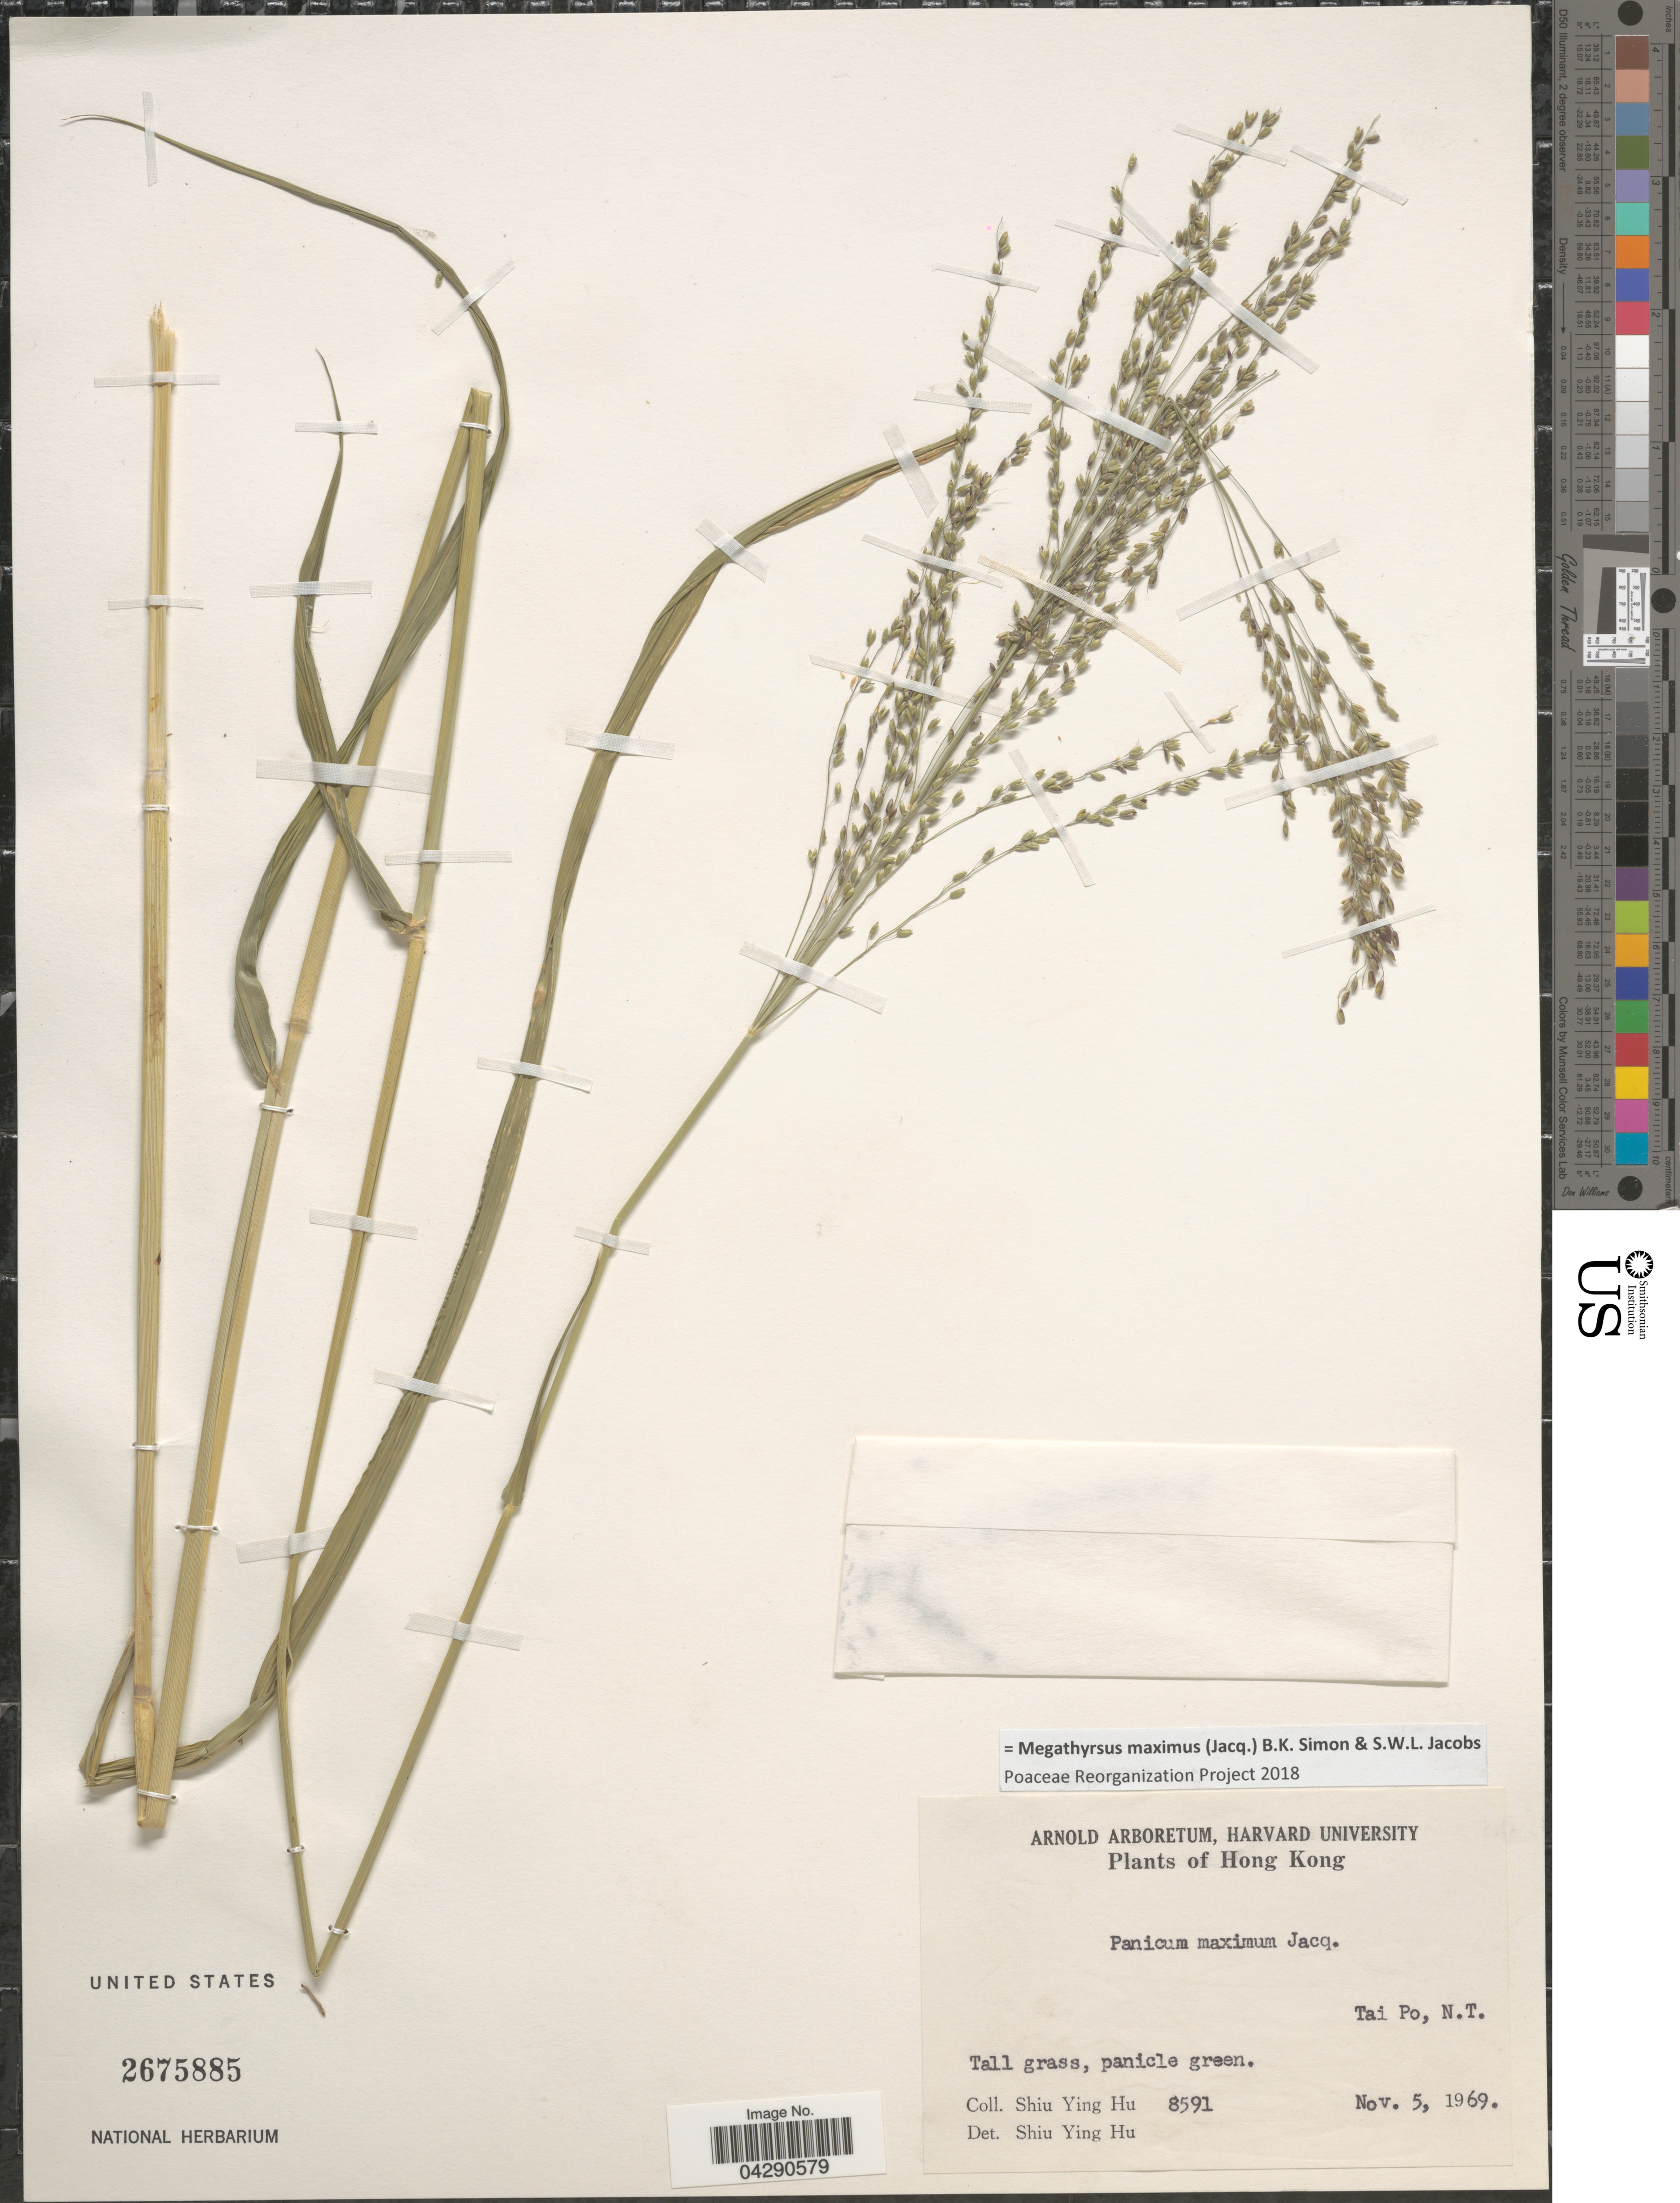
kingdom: Plantae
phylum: Tracheophyta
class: Liliopsida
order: Poales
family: Poaceae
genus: Megathyrsus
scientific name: Megathyrsus maximus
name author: (Jacq.) B.K. Simon & S.W.L. Jacobs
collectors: S. Y. Hu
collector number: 8591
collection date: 1969-11-05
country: China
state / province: Hong Kong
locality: Tai Po, N.T.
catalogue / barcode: US 2675885